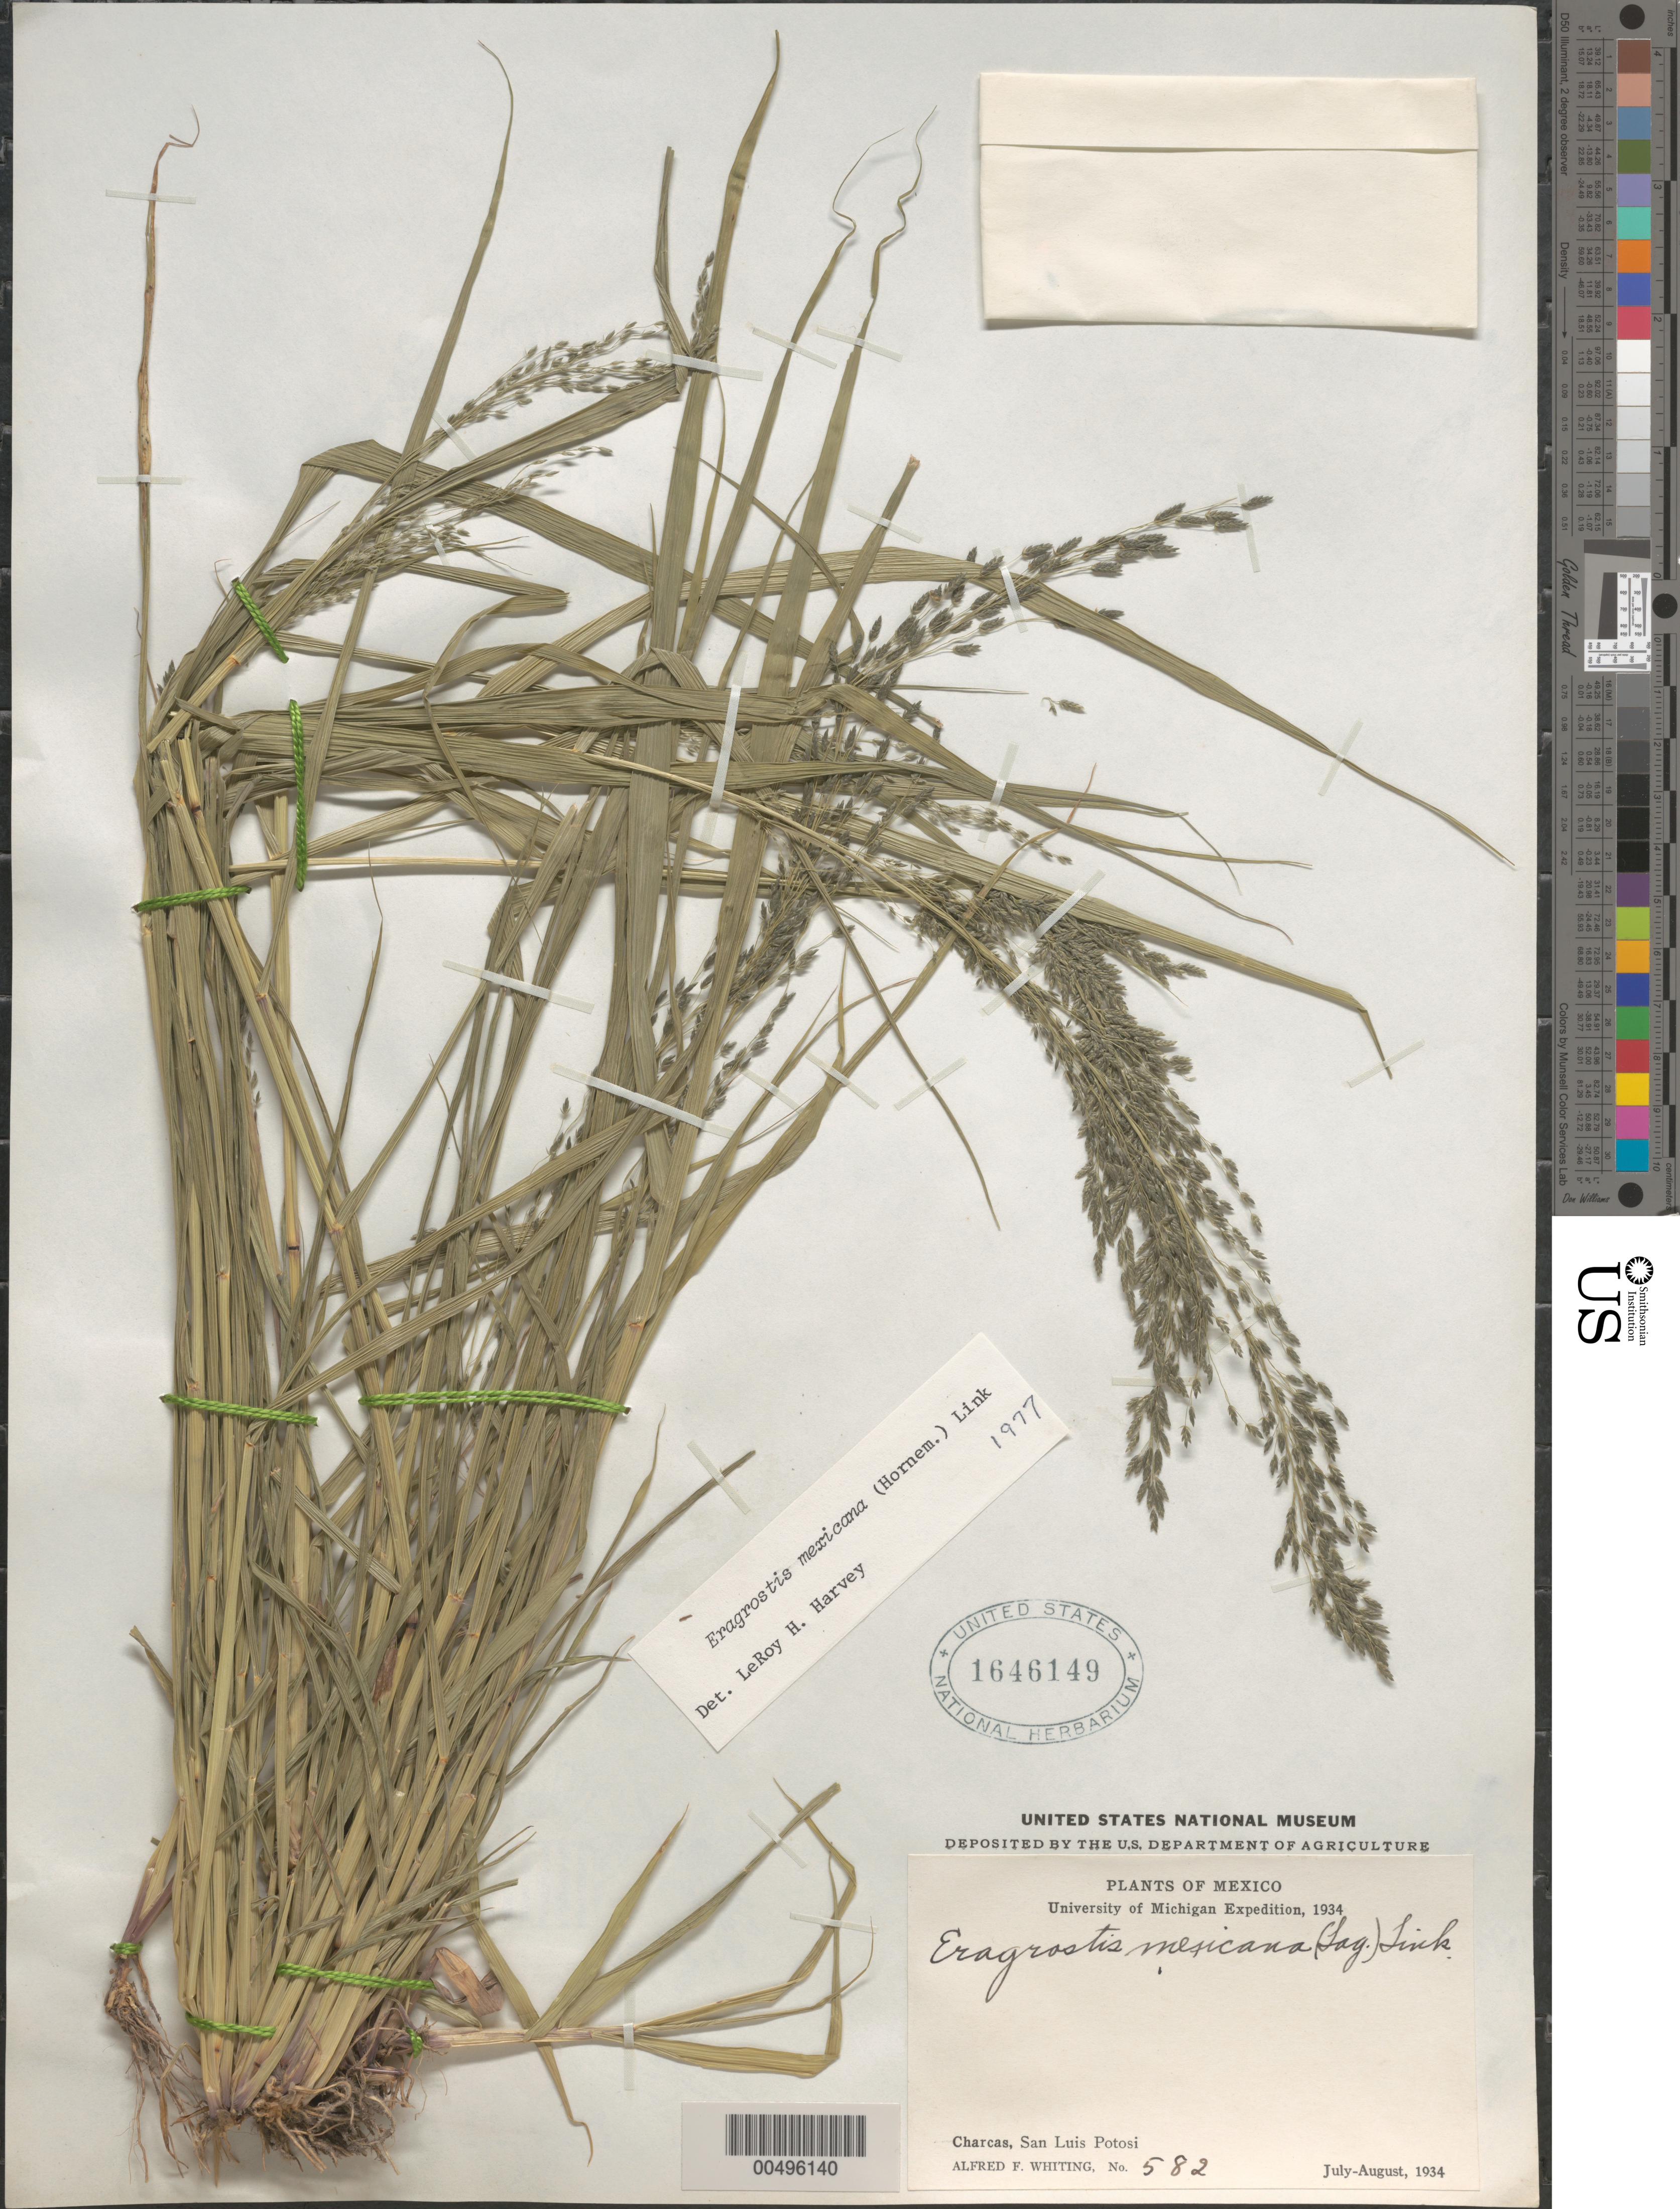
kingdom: Plantae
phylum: Tracheophyta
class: Liliopsida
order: Poales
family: Poaceae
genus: Eragrostis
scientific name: Eragrostis mexicana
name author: (Hornem.) Link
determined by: Harvey, L. H.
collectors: A. F. Whiting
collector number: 582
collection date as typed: Jul 1934 to Aug 1934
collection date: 1934-07/1934-08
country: Mexico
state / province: San Luis Potosi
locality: Charcas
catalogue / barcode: US 1646149